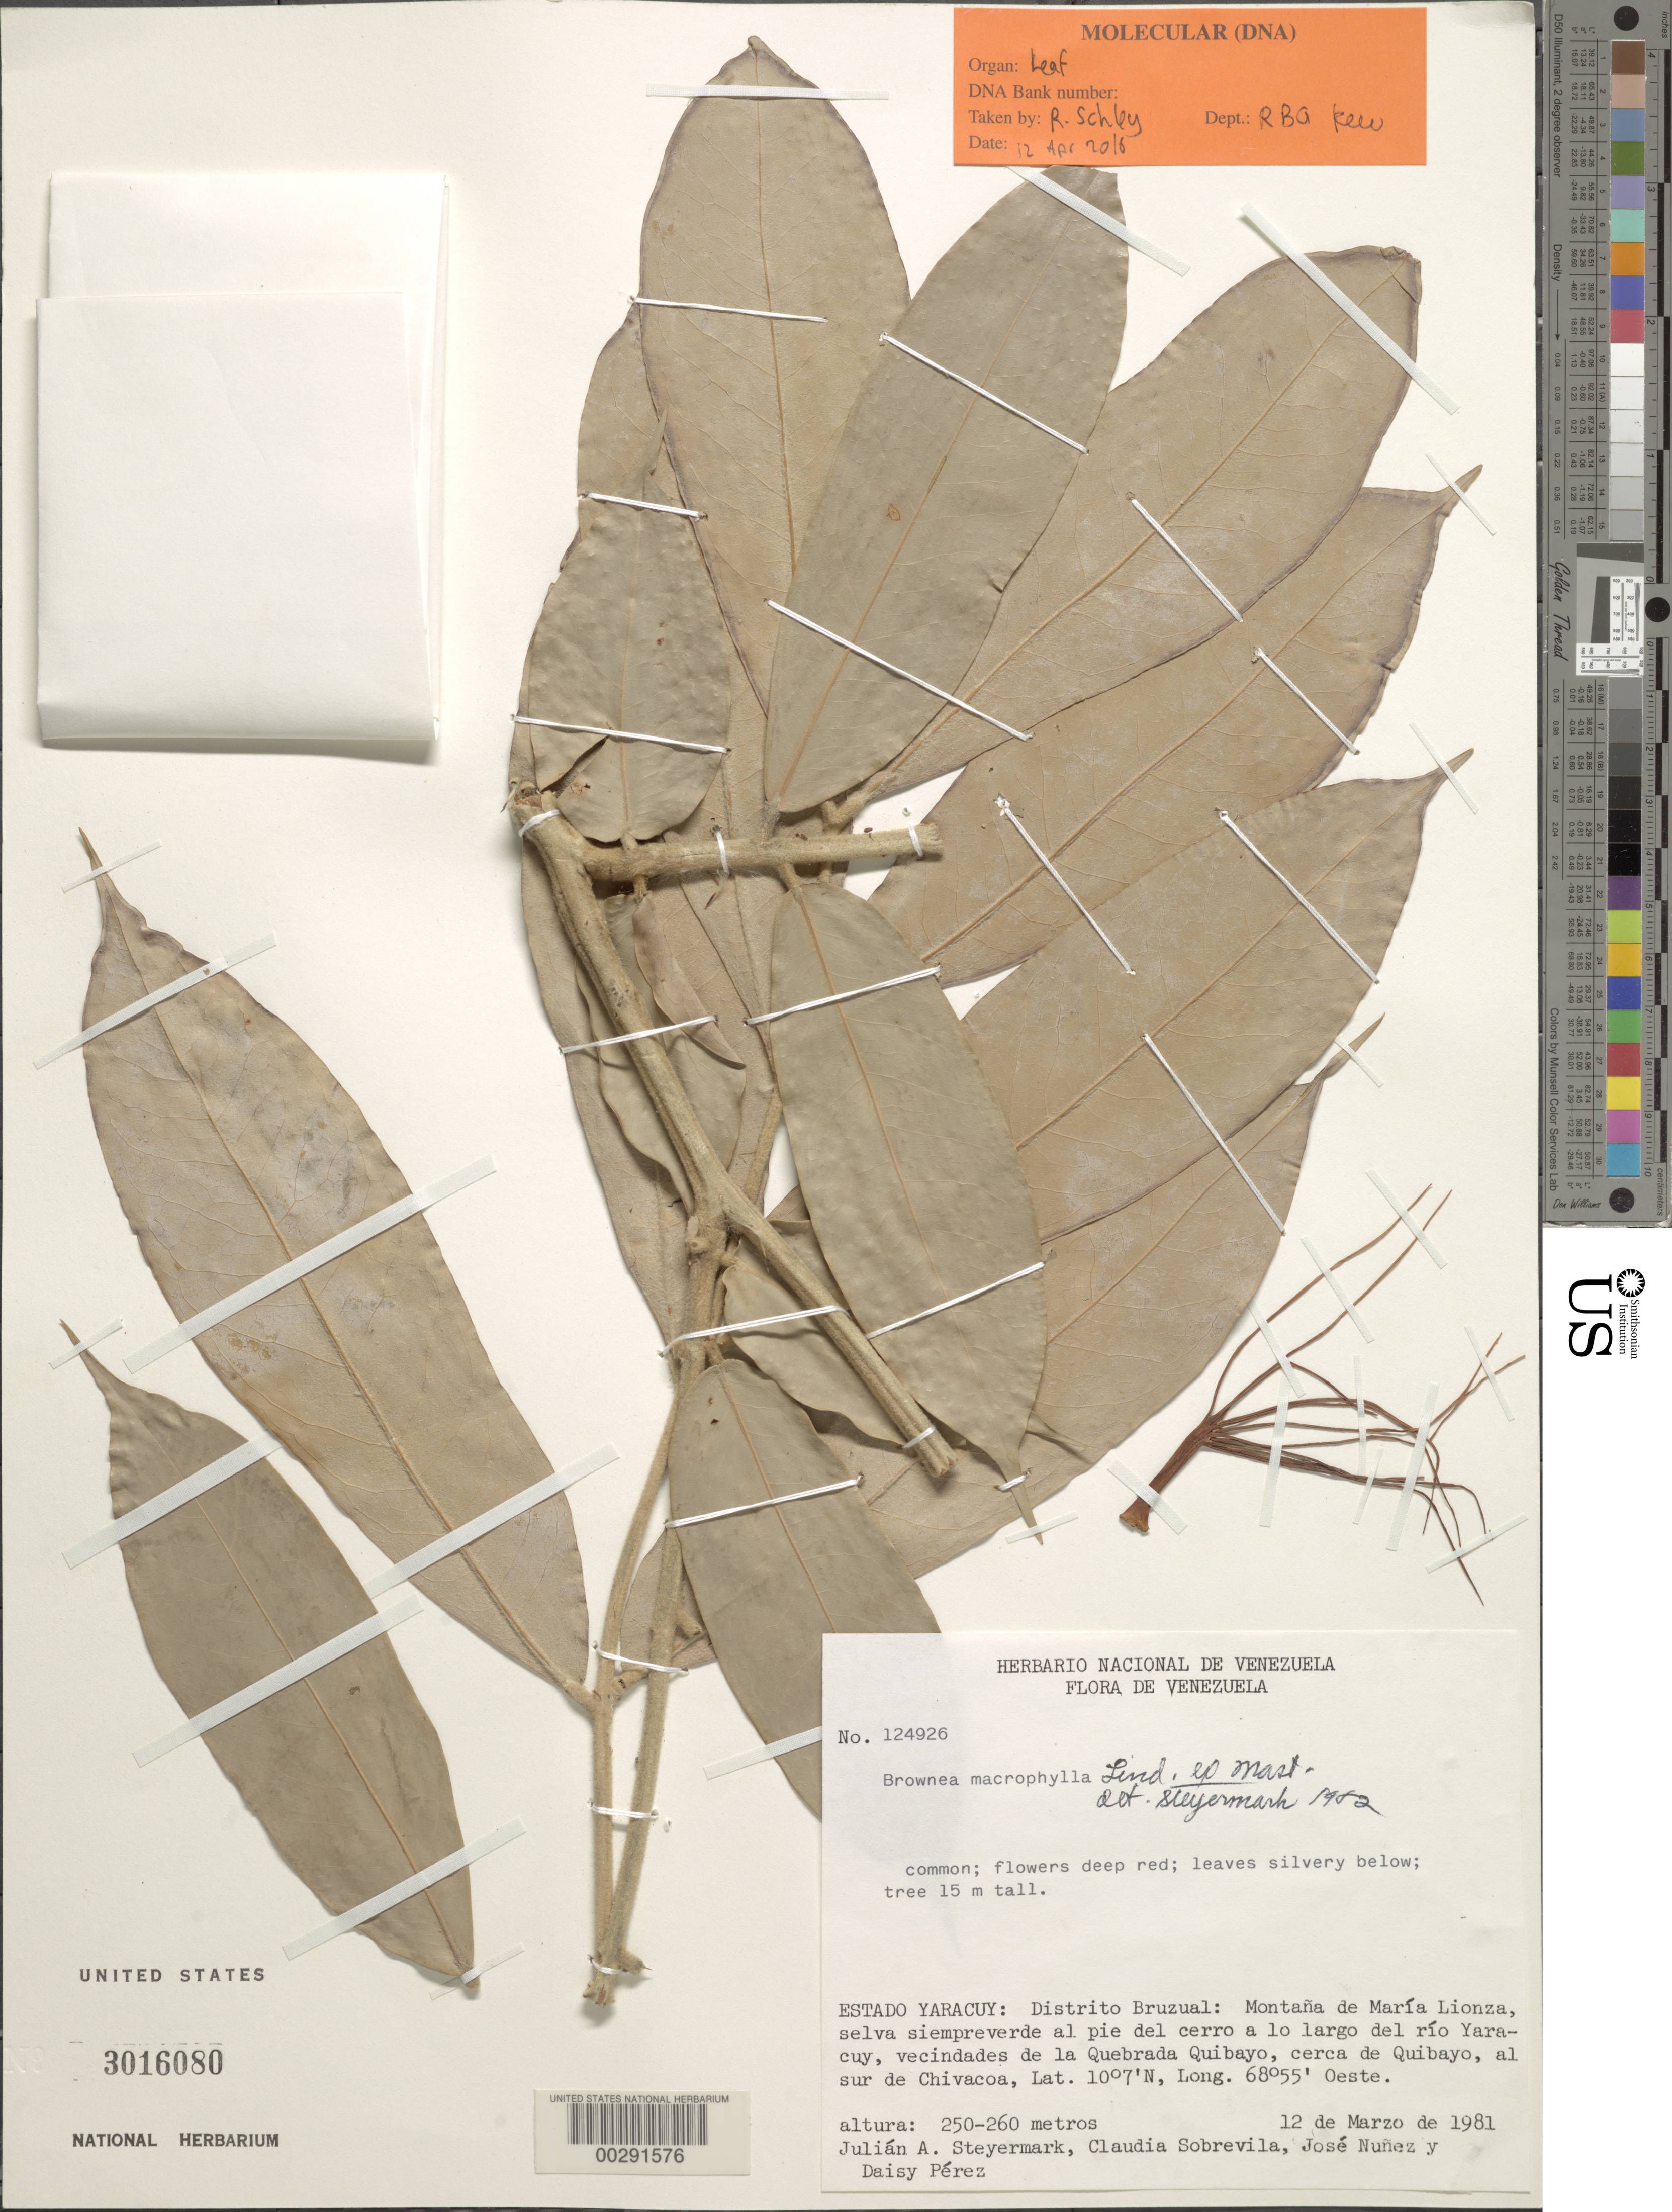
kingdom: Plantae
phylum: Tracheophyta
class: Magnoliopsida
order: Fabales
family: Fabaceae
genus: Brownea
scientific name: Brownea macrophylla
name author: B.L. Linden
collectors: J. Steyermark, C. Sobrevila, J. Nunez & D. Perez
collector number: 124926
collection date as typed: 12 Mar 1981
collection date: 1981-03-12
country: Venezuela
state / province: Yaracuy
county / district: Bruzual Dist.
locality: Montana de maria lionza, along the rio yaracuy, vicinity of quebrada quibayo, ca de quibayo, s of chivacoa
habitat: Evergreen forest, foot of the cerro along the river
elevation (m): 250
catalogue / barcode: US 3016080